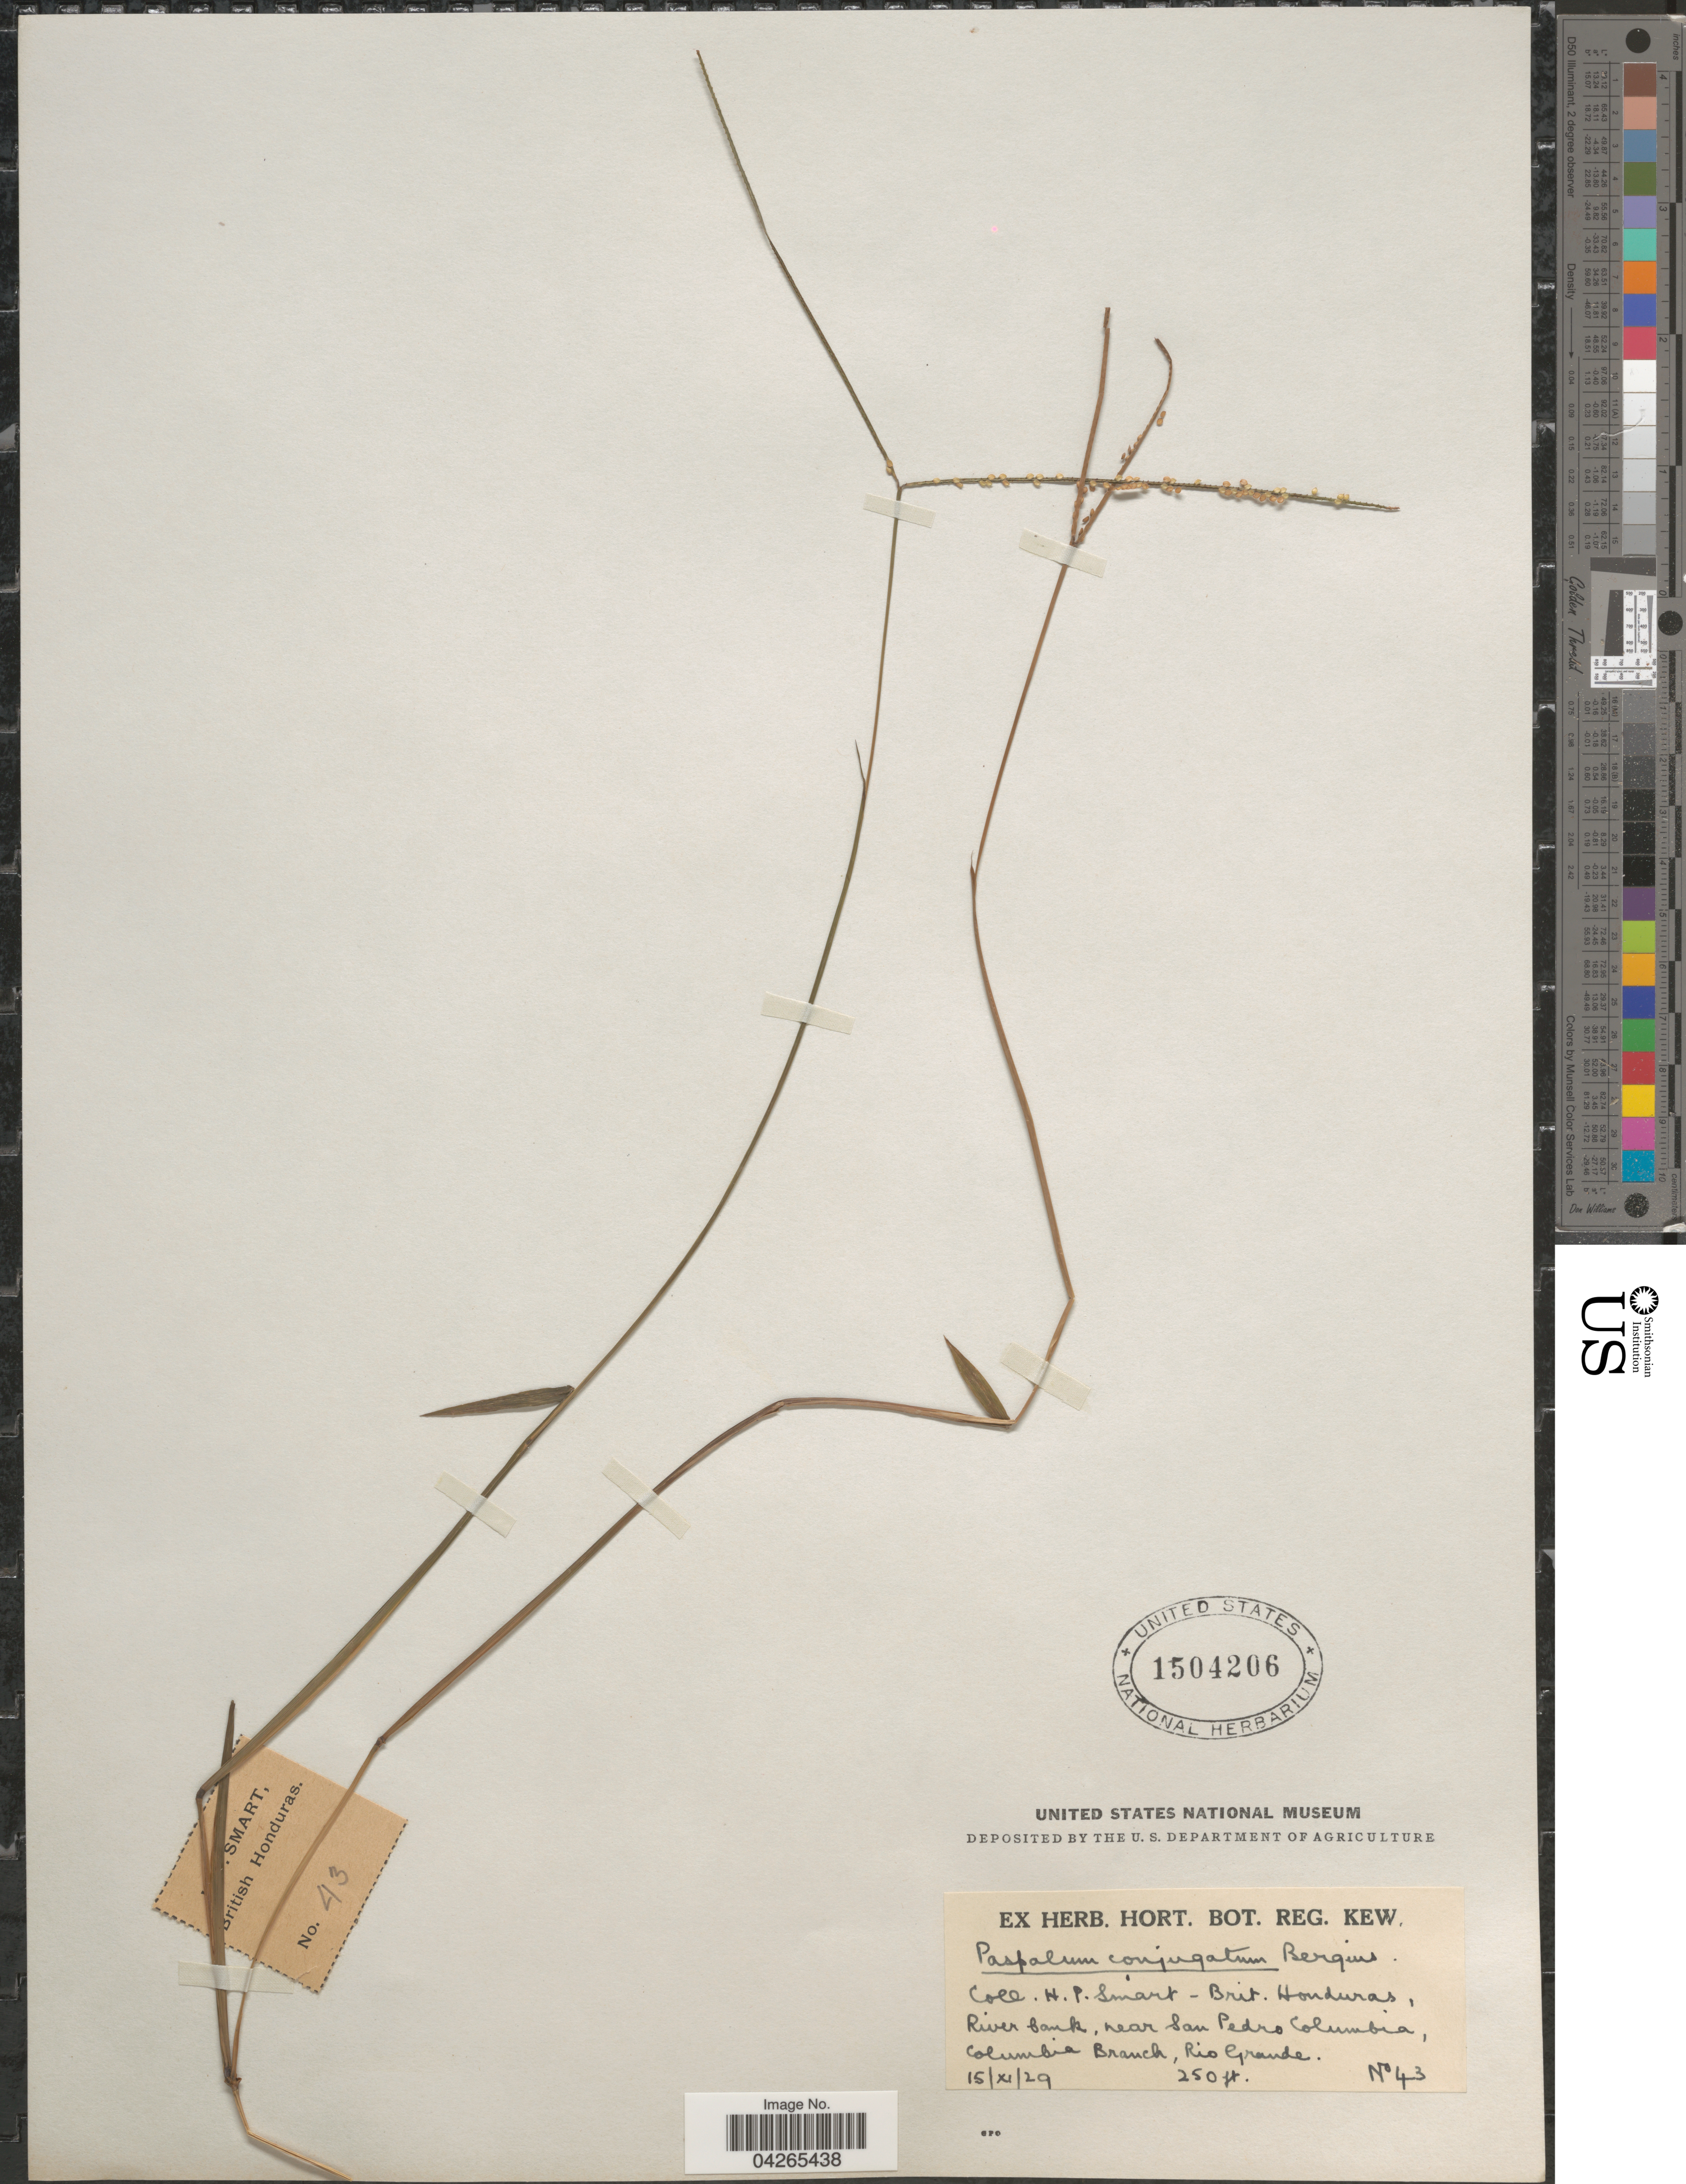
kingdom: Plantae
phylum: Tracheophyta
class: Liliopsida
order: Poales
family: Poaceae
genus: Paspalum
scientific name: Paspalum conjugatum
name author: P.J. Bergius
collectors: H. Smart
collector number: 43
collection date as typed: Transcribed d/m/y: 15/11/29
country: Belize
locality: British Honduras. River bank, near San Pedro Columbia. Columbia Branch, Rio Grande.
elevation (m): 76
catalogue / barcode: US 1504206